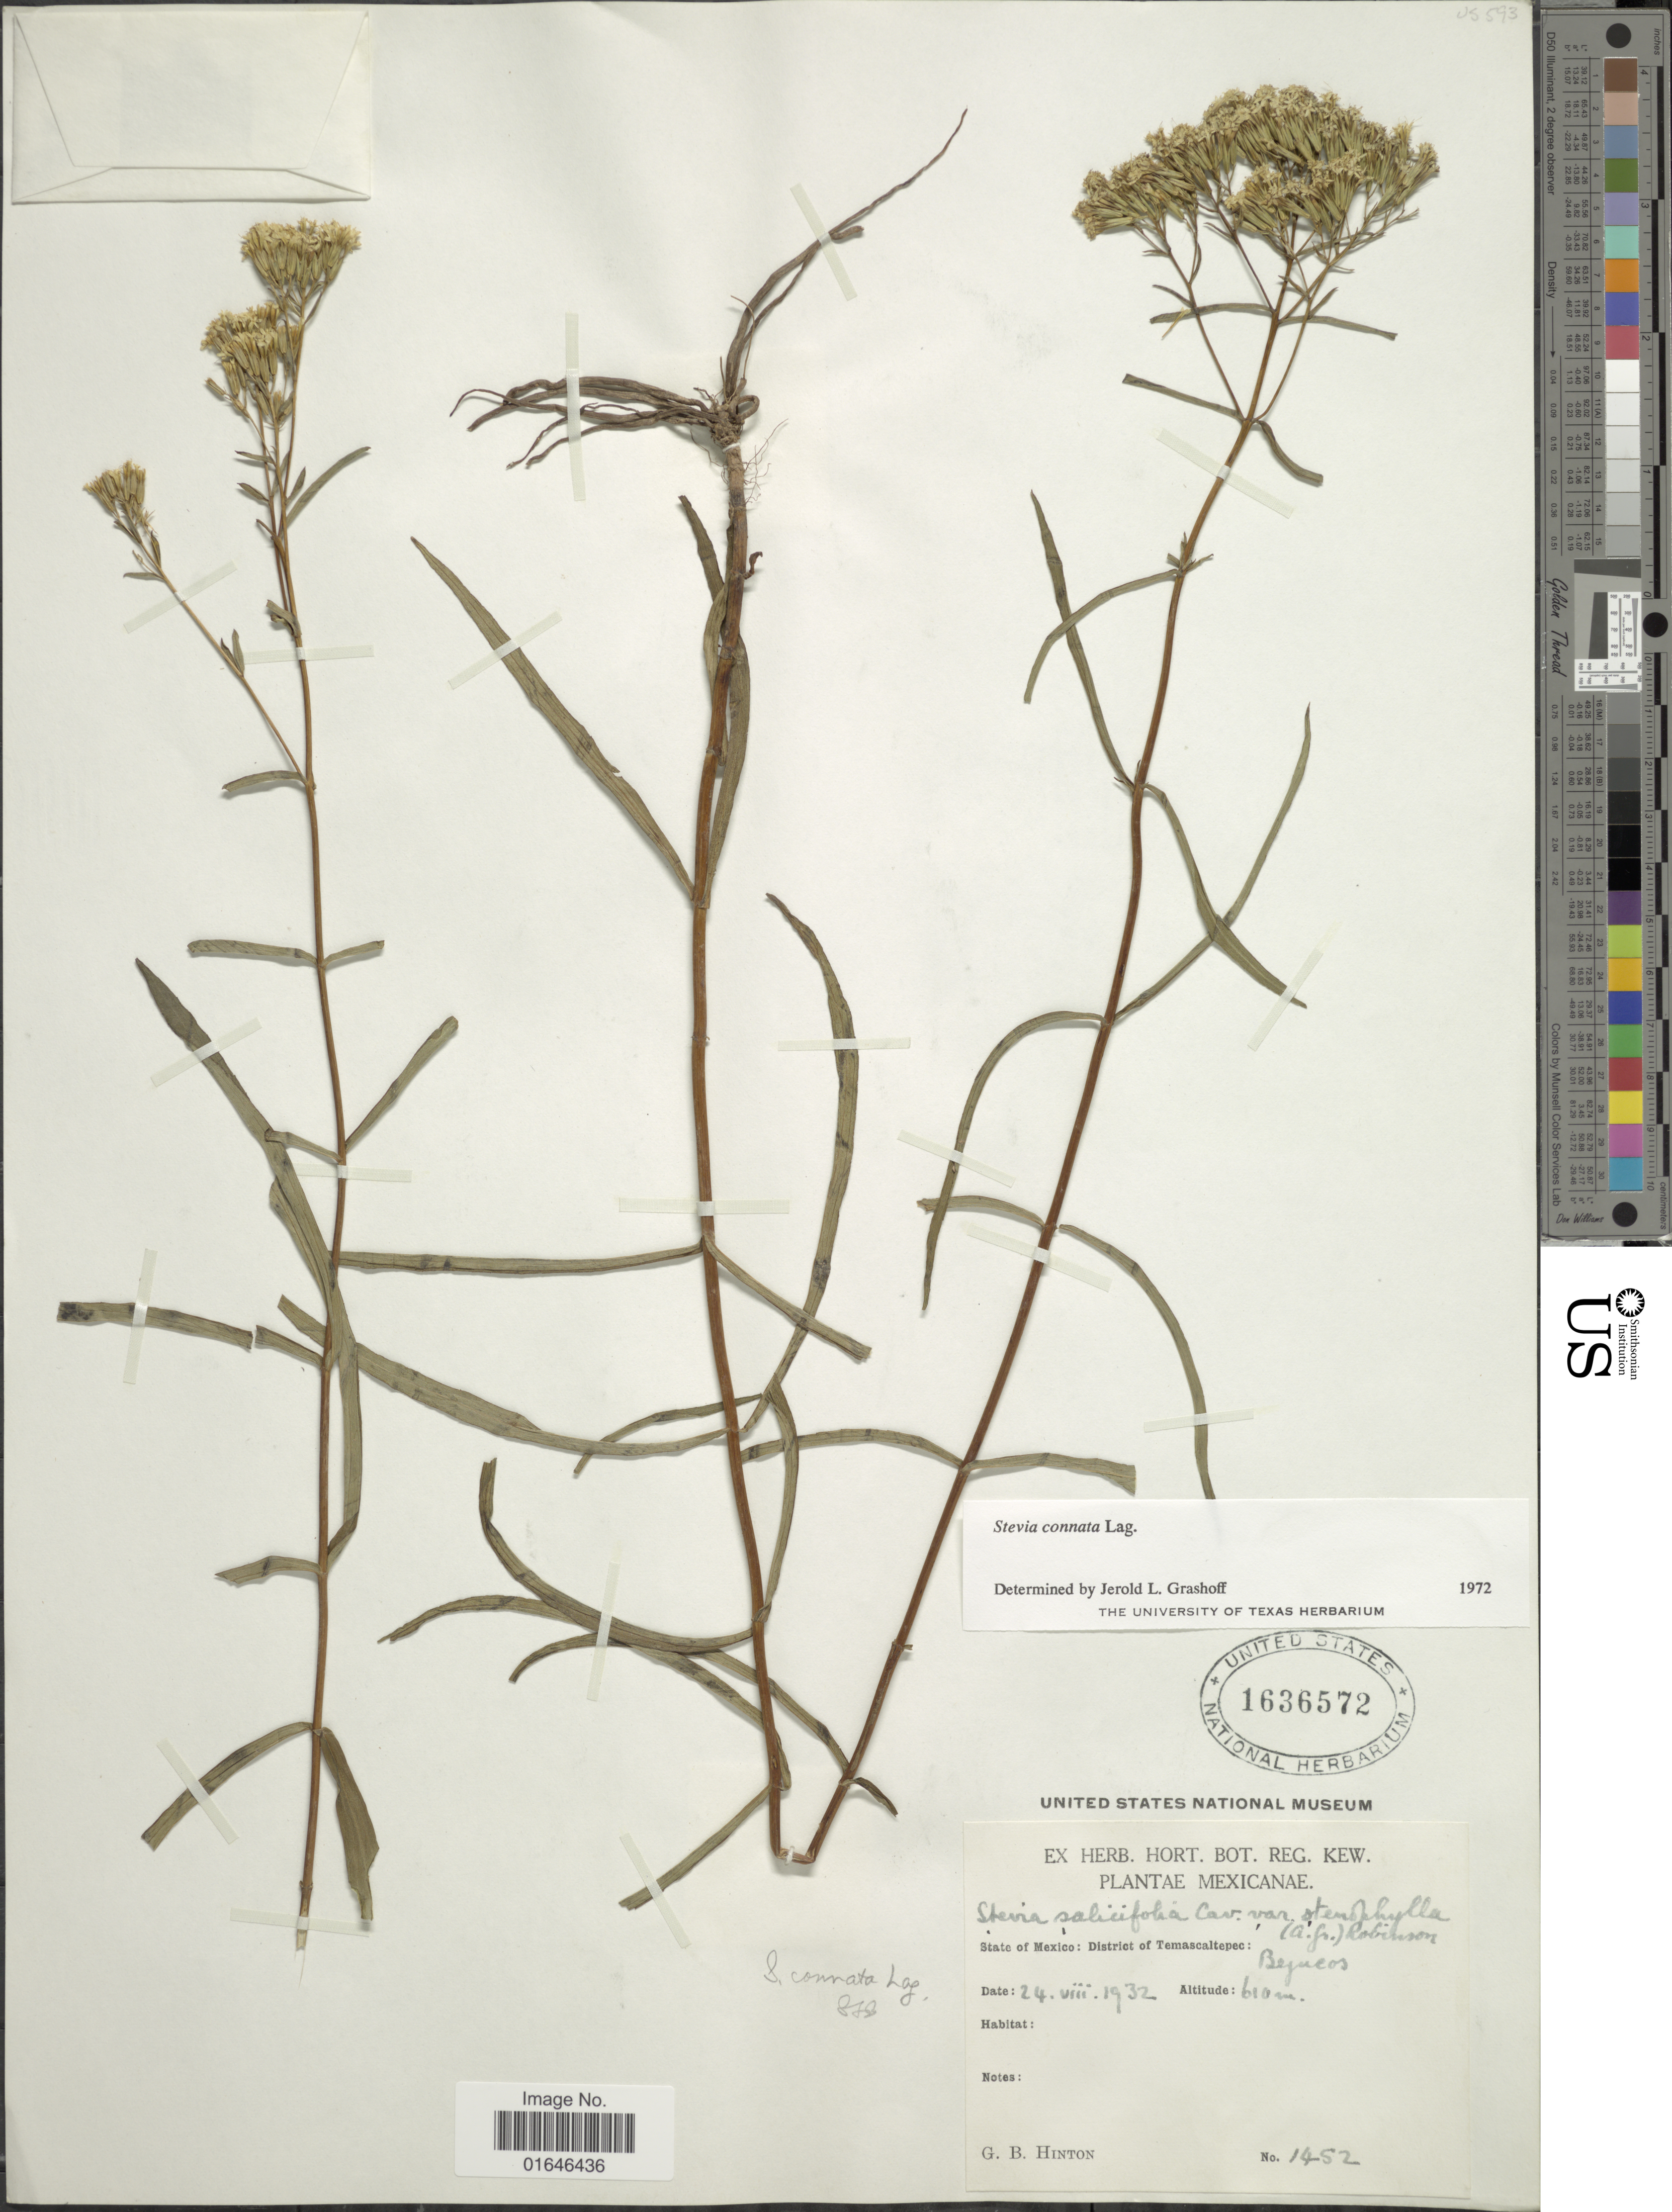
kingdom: Plantae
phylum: Tracheophyta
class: Magnoliopsida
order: Asterales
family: Asteraceae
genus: Stevia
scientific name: Stevia connata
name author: Lag.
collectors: G. B. Hinton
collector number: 1552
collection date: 1932-08-24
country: Mexico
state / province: México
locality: District of Temascaltepec: Bejucos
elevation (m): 610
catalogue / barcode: US 1636572